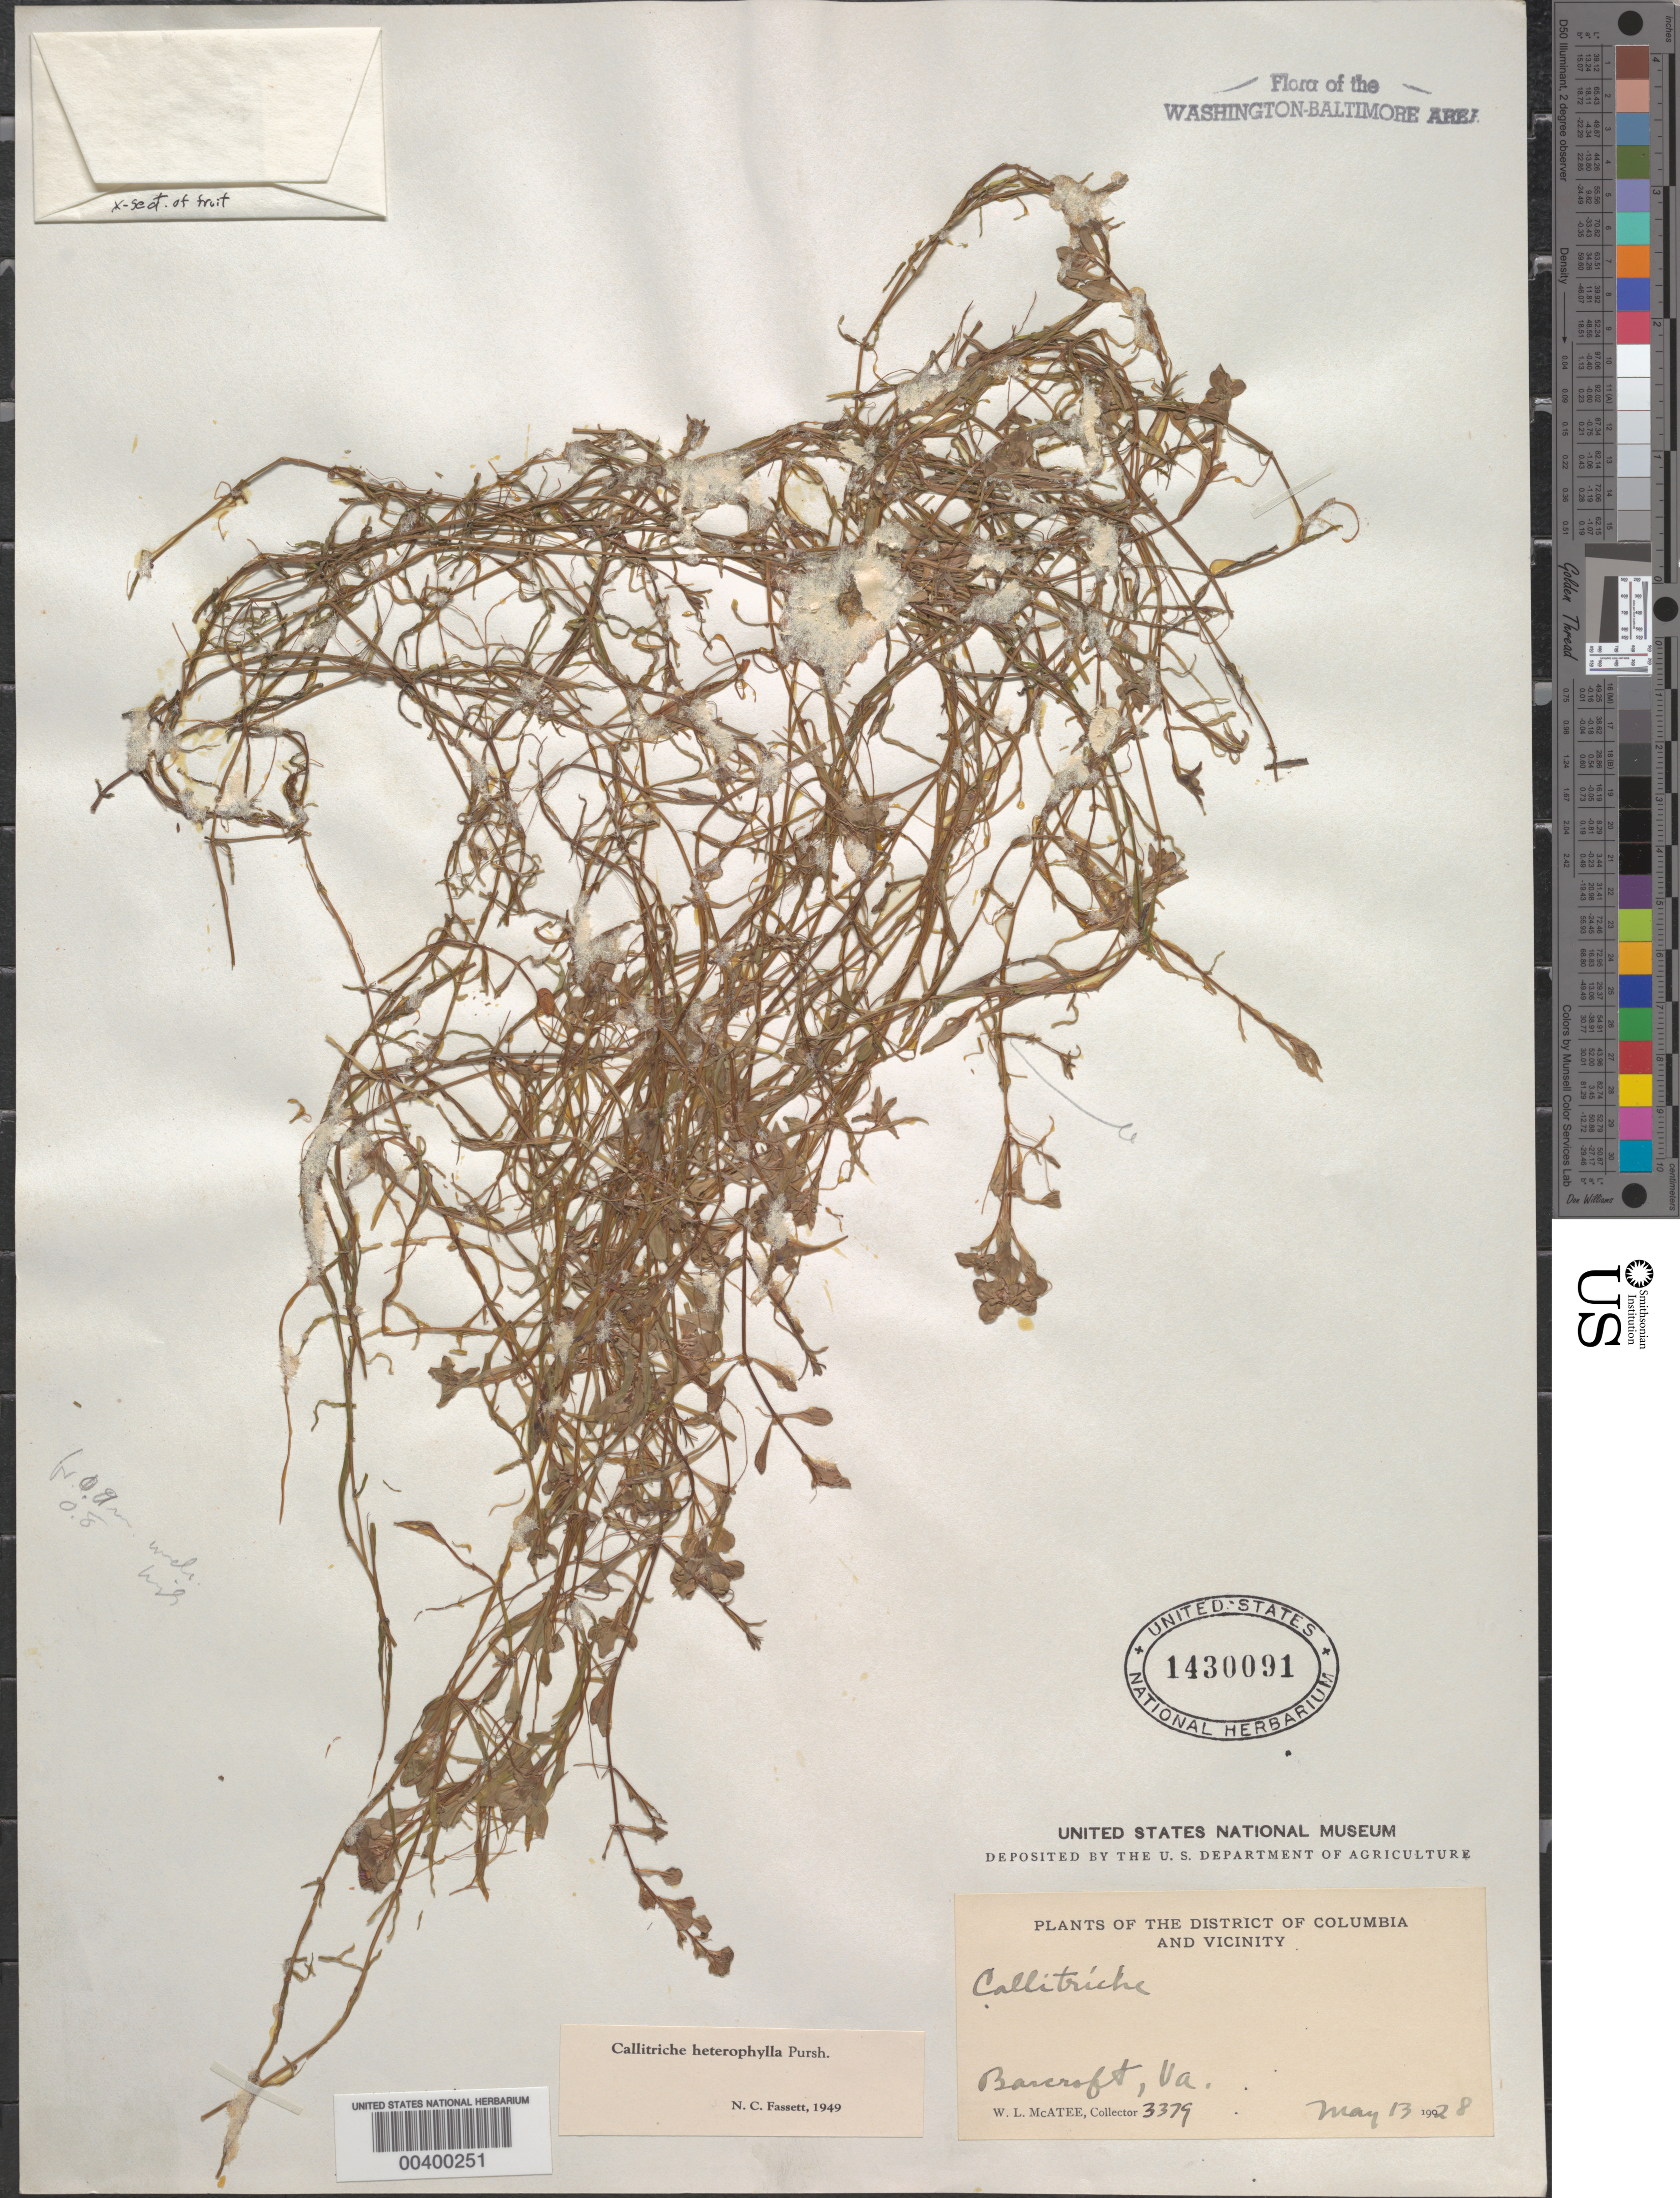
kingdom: Plantae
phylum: Tracheophyta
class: Magnoliopsida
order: Lamiales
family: Plantaginaceae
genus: Callitriche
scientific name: Callitriche heterophylla Pursh emend. Darby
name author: Pursh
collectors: W. McAtee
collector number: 3379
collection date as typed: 13 May 1928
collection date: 1928-05-13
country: United States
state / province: Virginia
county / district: Arlington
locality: Barcroft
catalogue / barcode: US 1430091